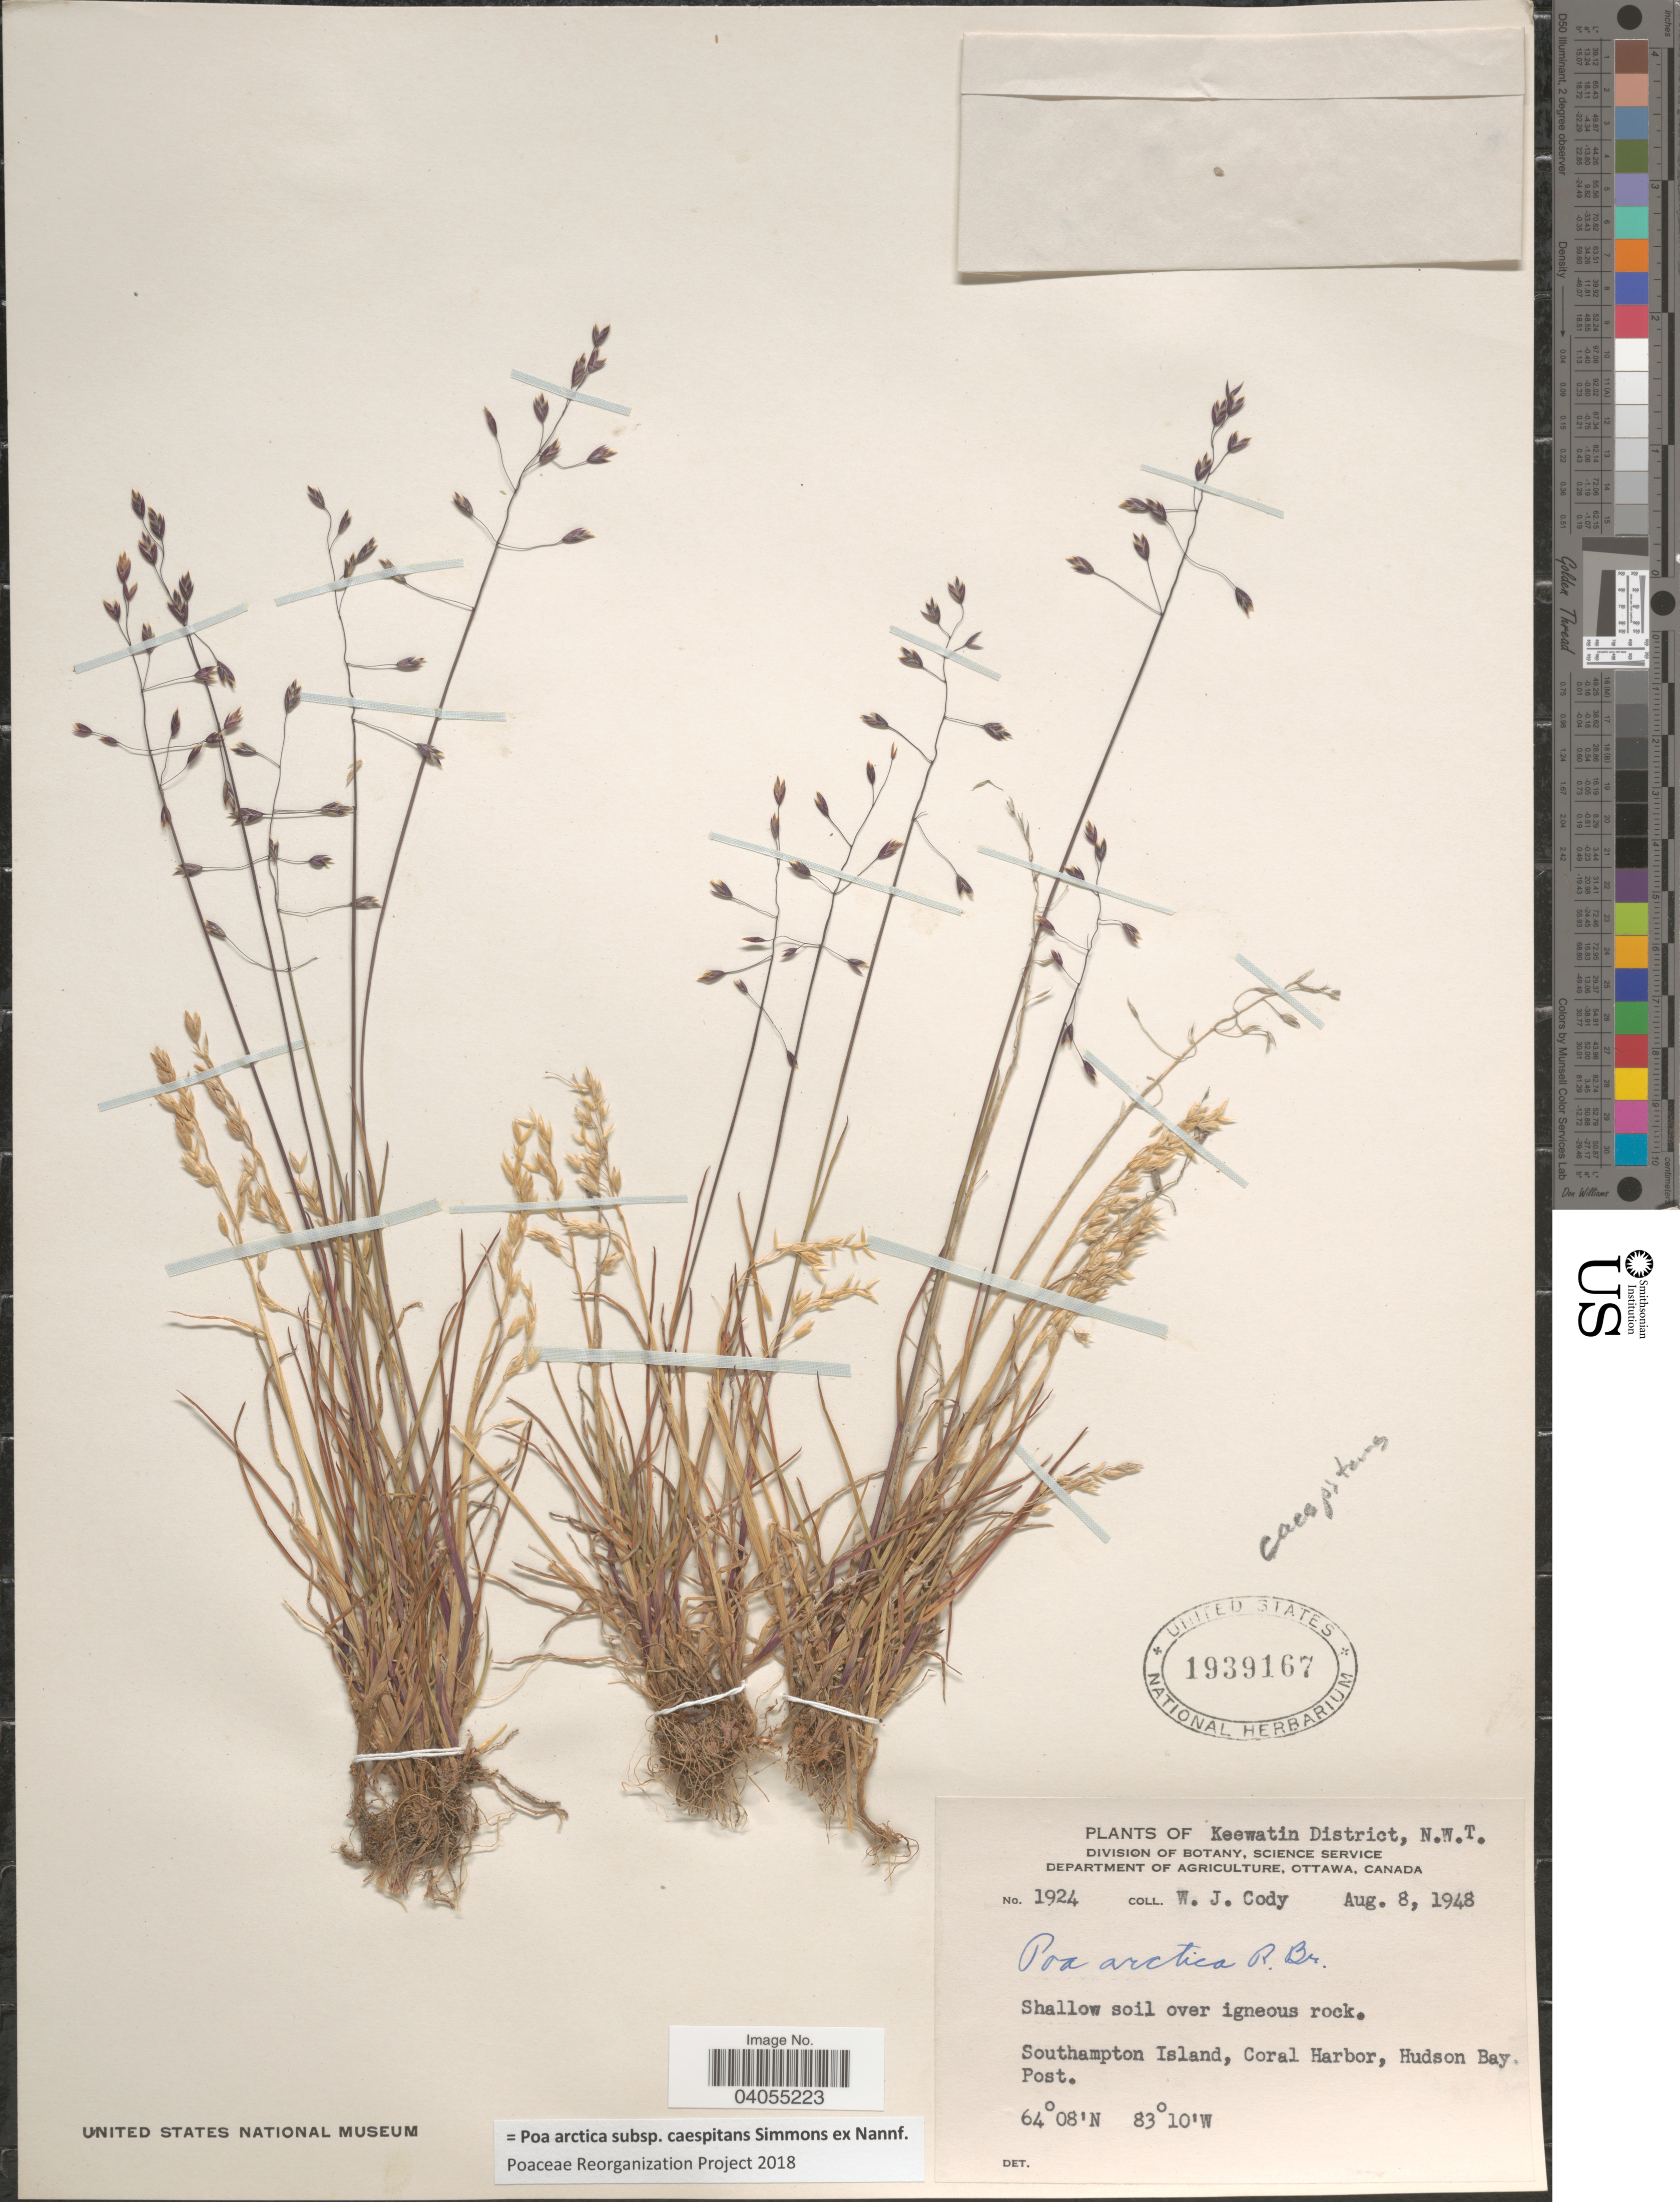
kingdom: Plantae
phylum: Tracheophyta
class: Liliopsida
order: Poales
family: Poaceae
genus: Poa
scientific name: Poa arctica subsp. caespitans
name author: Simmons ex Nannf.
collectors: W. Cody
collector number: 1924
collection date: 1948-08-08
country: Canada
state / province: Northwest Territories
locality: Keewatin District. Shallow soil over igneous rock. Southampton Island, Coral Harbor, Hudson Bay Post.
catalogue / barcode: US 1939167